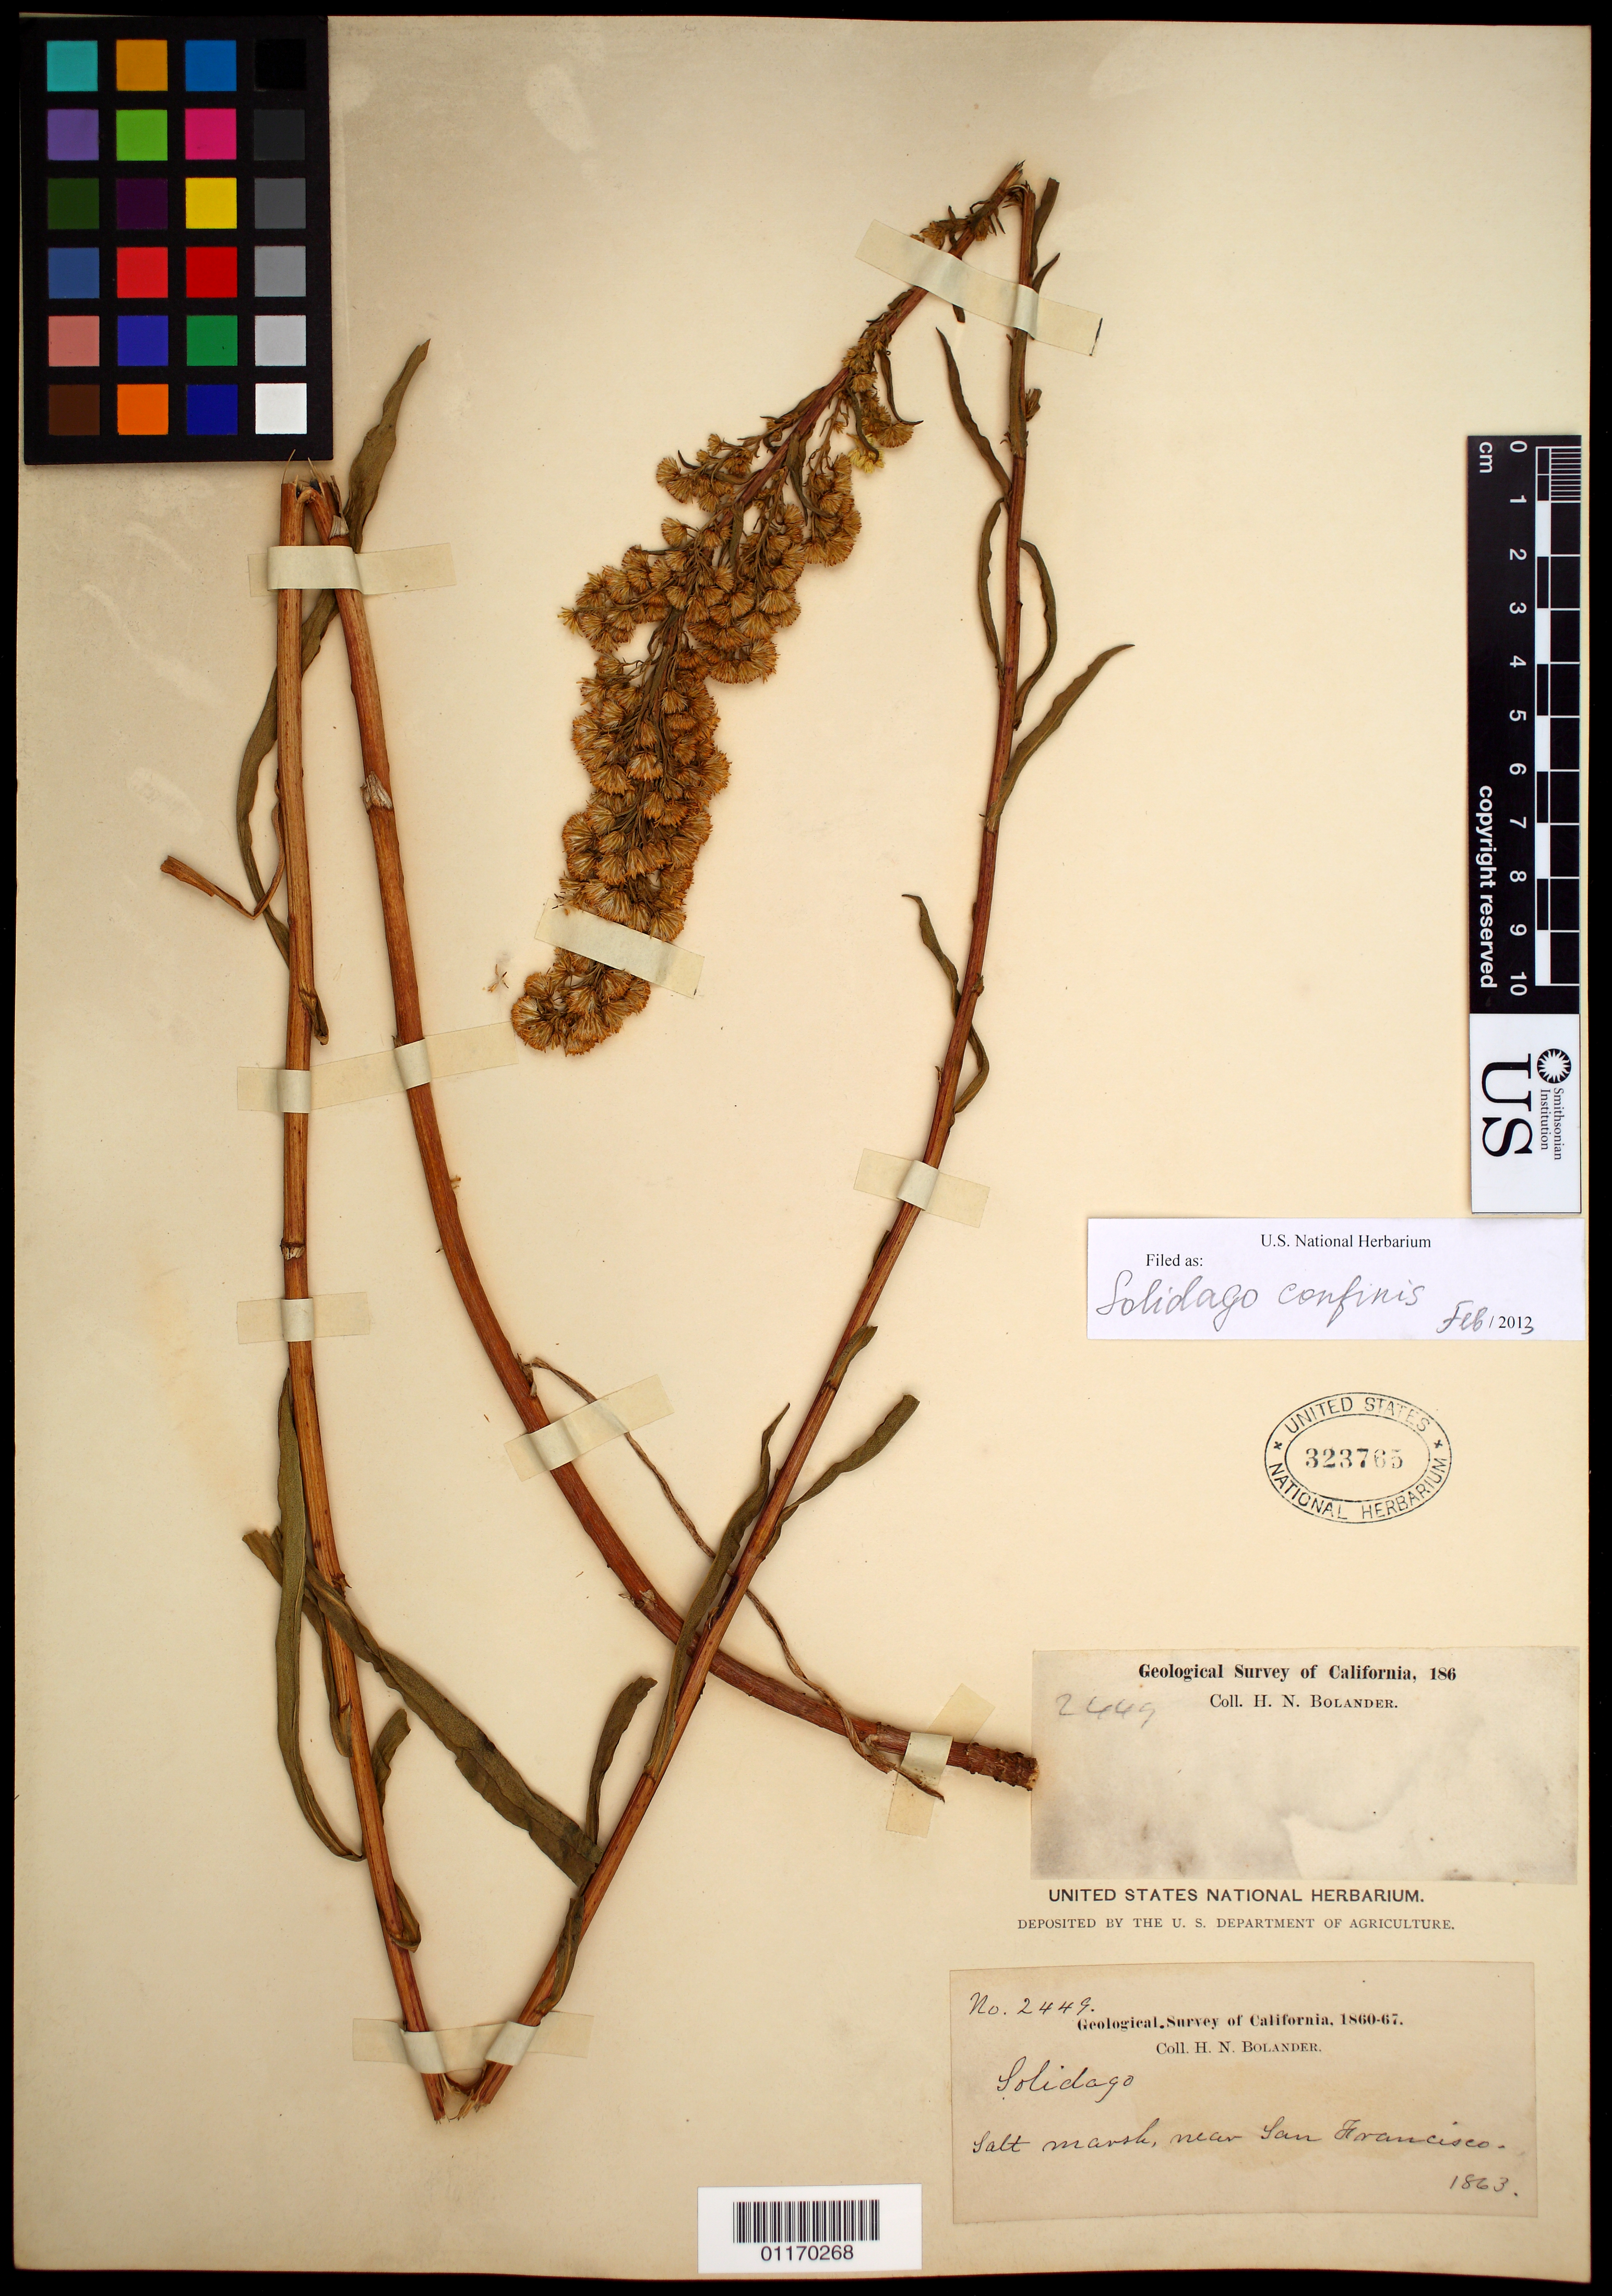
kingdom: Plantae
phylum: Tracheophyta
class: Magnoliopsida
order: Asterales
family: Asteraceae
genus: Solidago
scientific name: Solidago confinis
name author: A. Gray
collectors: H. Bolander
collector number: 2449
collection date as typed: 1863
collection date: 1863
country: United States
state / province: California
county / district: San Francisco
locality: Salt Marsh near San Francisco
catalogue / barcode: US 323765